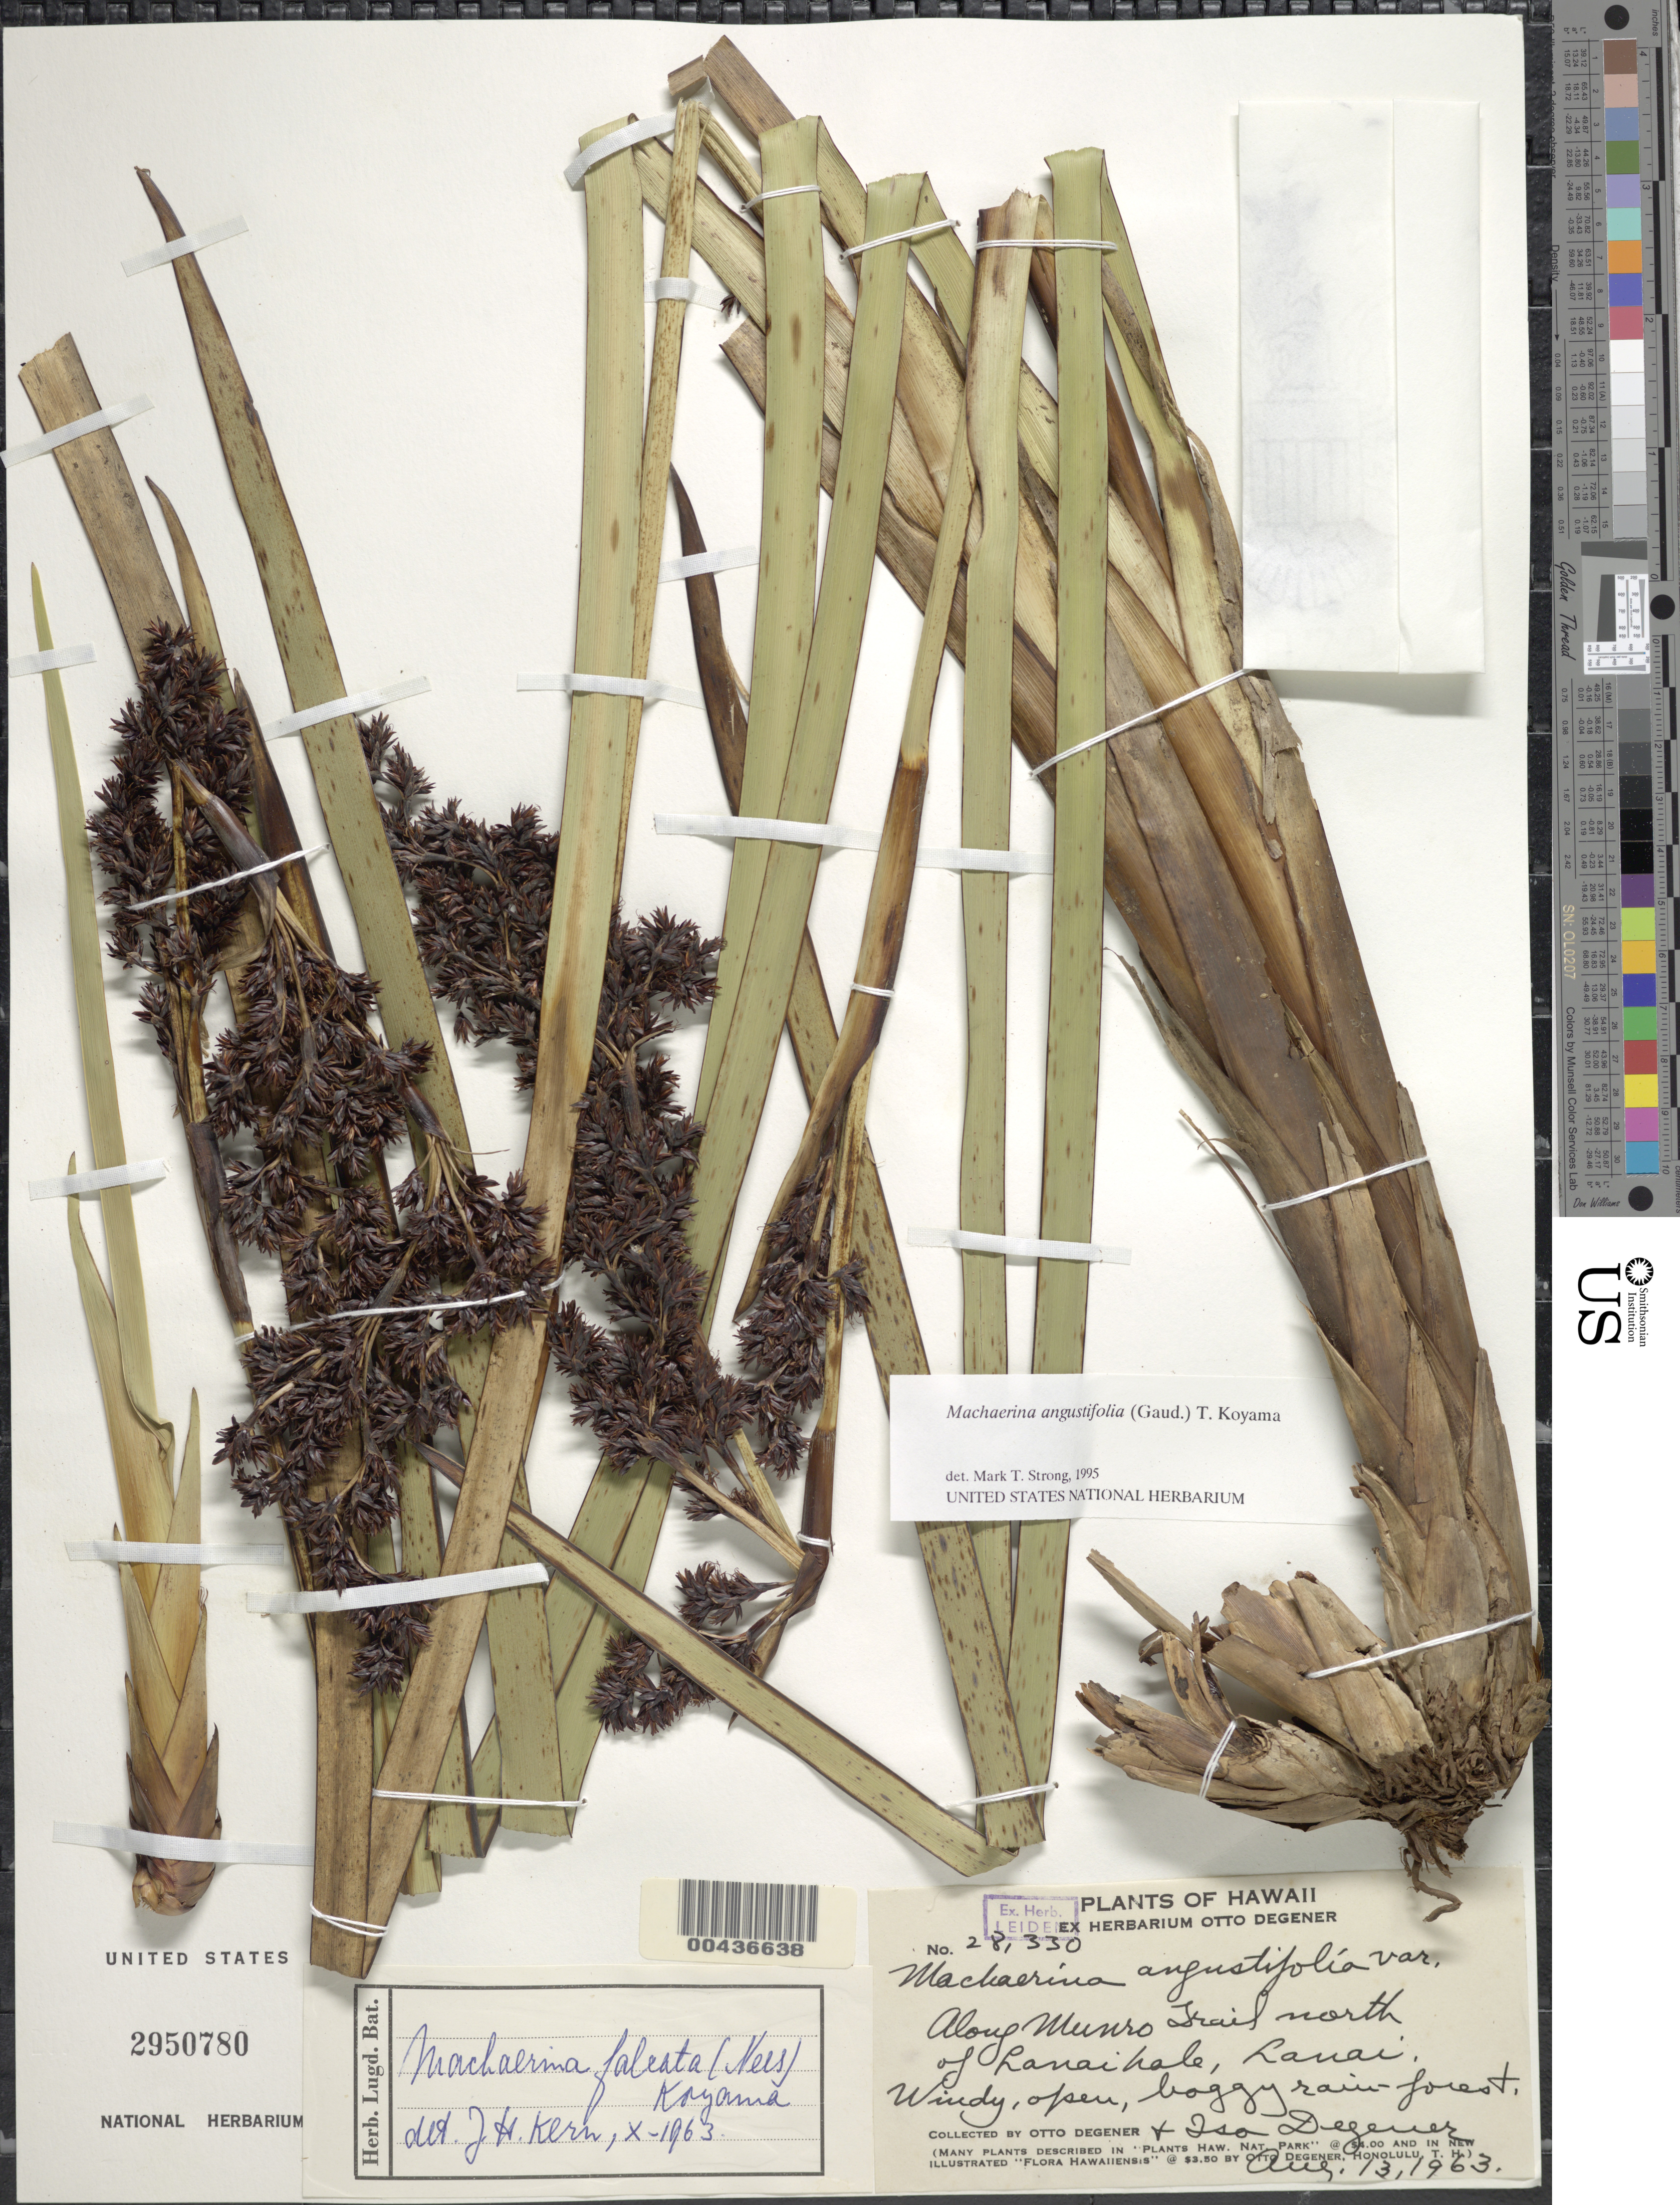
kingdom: Plantae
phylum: Tracheophyta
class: Liliopsida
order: Poales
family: Cyperaceae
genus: Machaerina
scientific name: Machaerina angustifolia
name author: (Gaudich.) T. Koyama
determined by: Strong, M. T., (US), Smithsonian Institution - National Museum of Natural History (UNITED STATES)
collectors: O. Degener & I. Degener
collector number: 28330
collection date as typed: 13 Aug 1963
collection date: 1963-08-13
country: United States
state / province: Hawaii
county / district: Maui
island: Lana'i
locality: along Munro Trail north of Lanaihale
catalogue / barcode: US 2950780